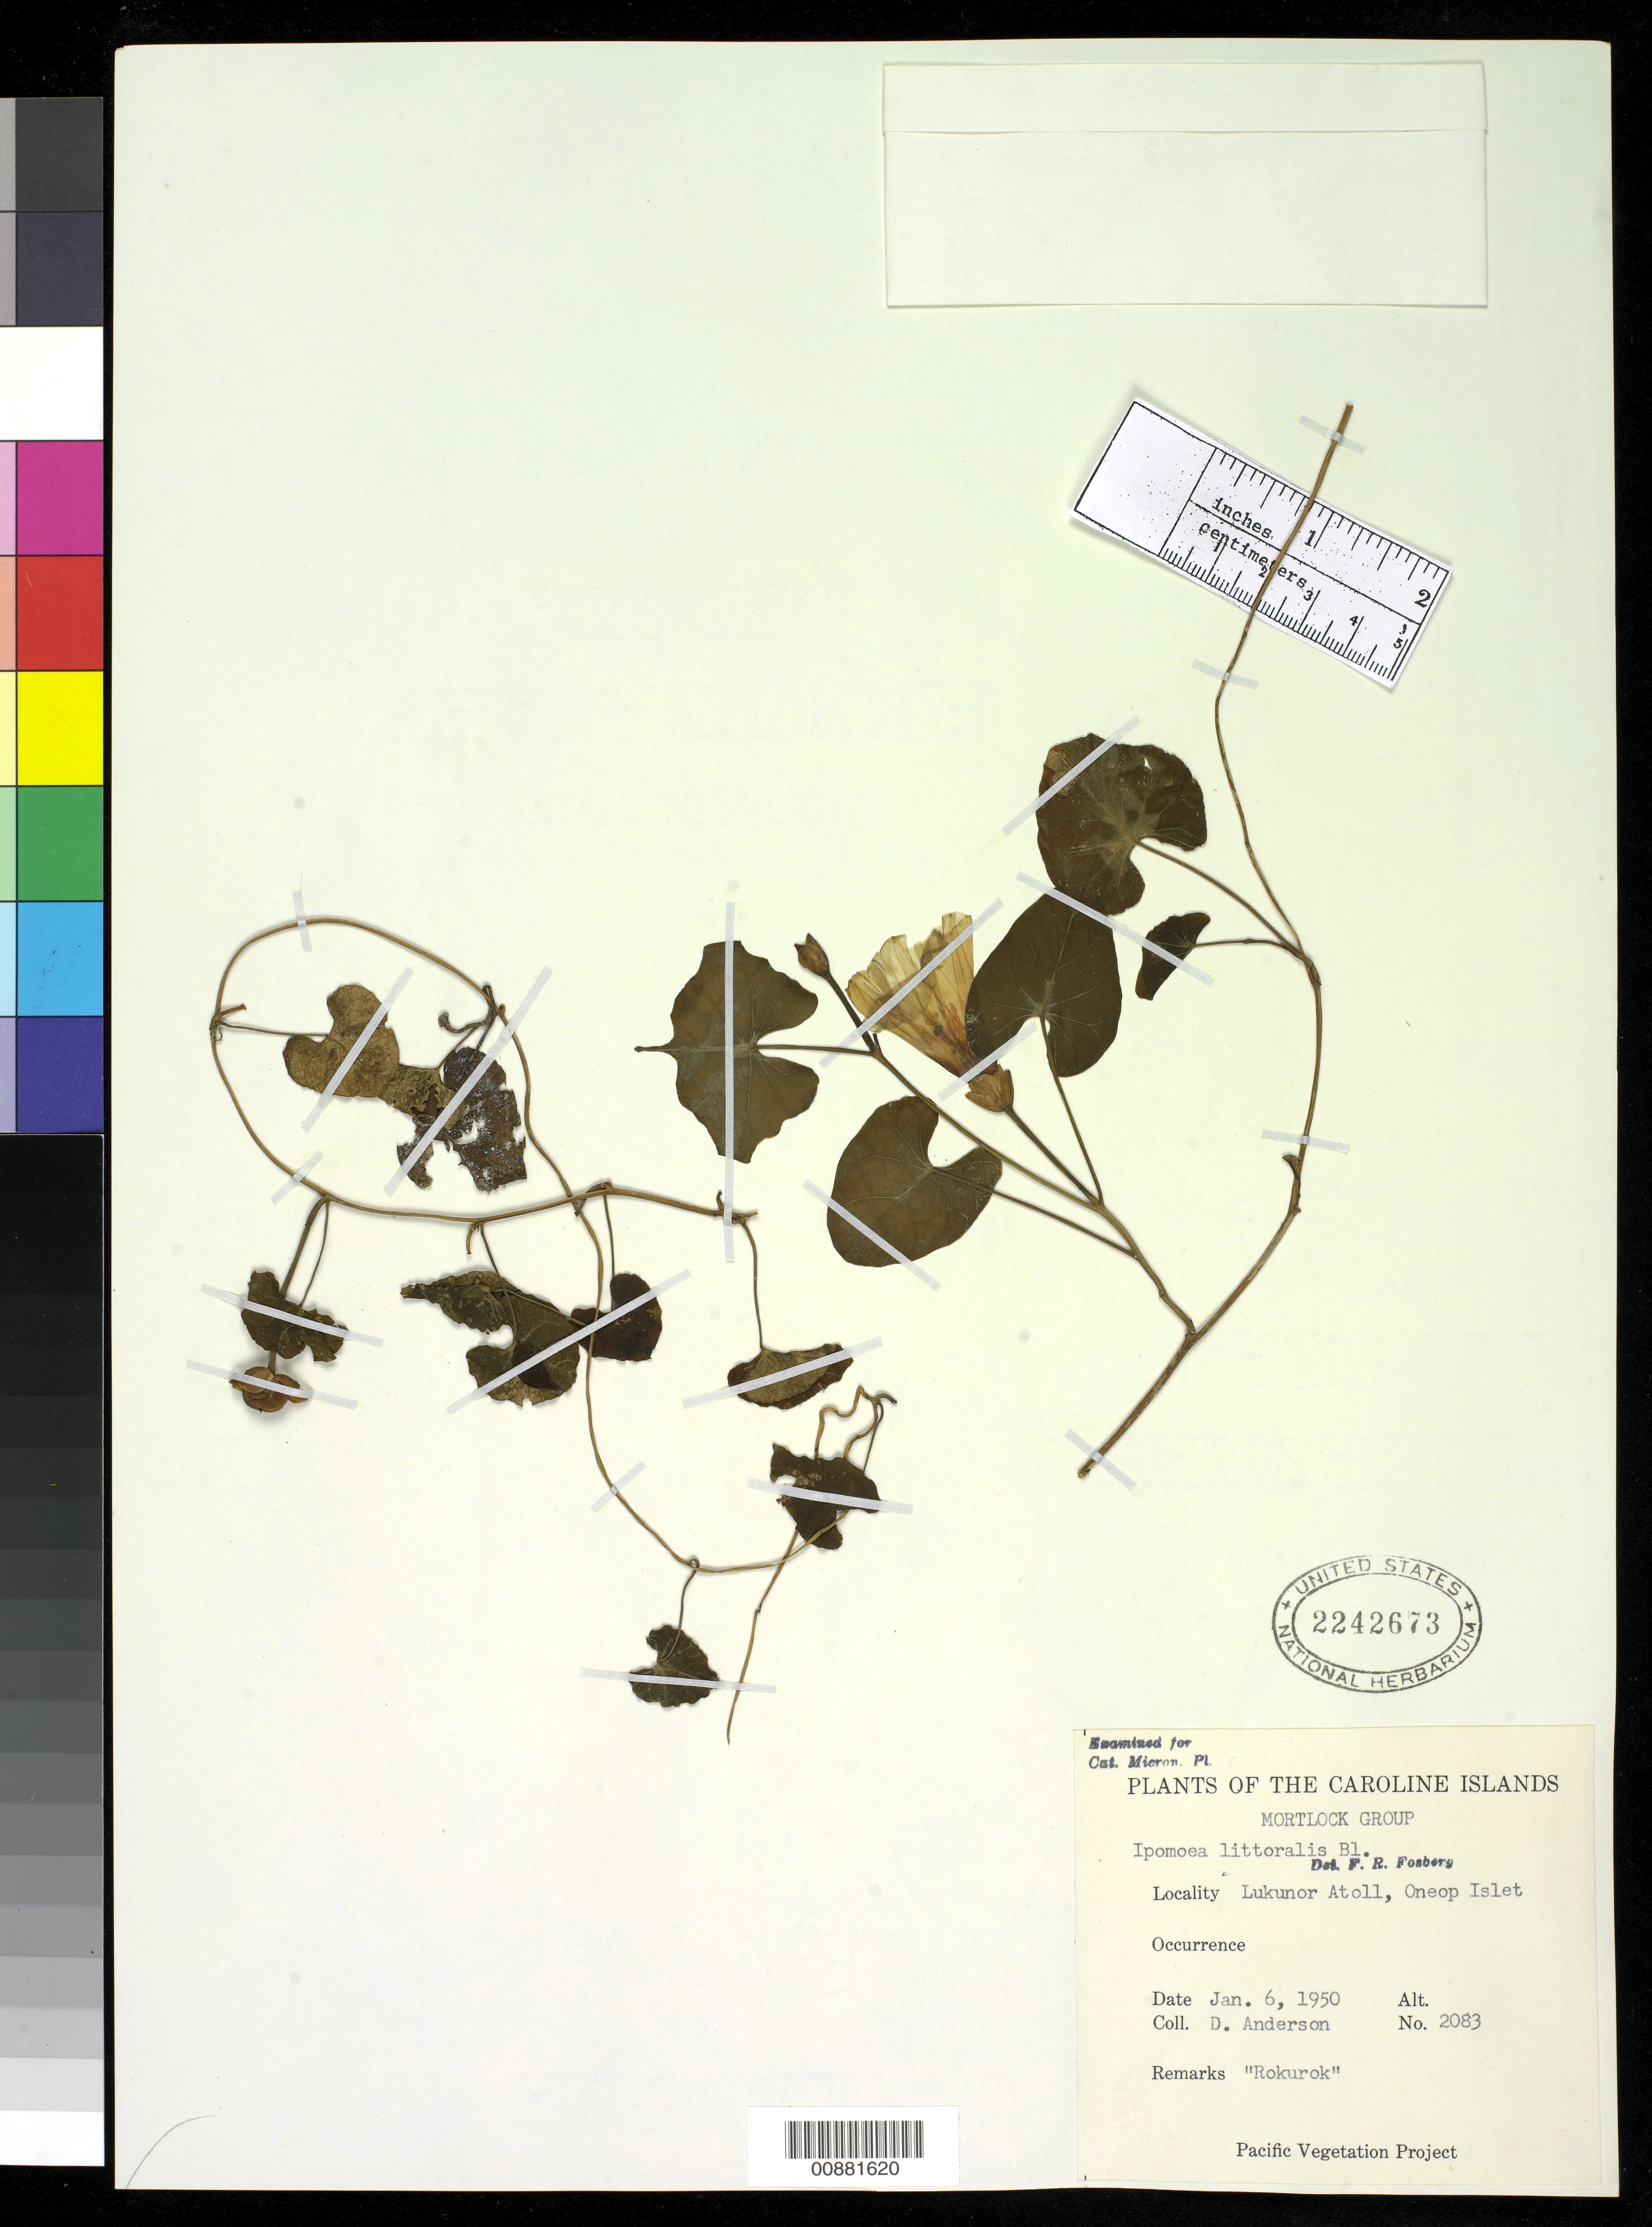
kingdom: Plantae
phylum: Tracheophyta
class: Magnoliopsida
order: Solanales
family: Convolvulaceae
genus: Ipomoea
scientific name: Ipomoea littoralis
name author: Blume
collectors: D. Anderson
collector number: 2083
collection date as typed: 06 Jan 1950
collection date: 1950-01-06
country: Micronesia, Federated States of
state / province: Truk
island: Lukunor Atoll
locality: Oneop Islet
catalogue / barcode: US 2242673